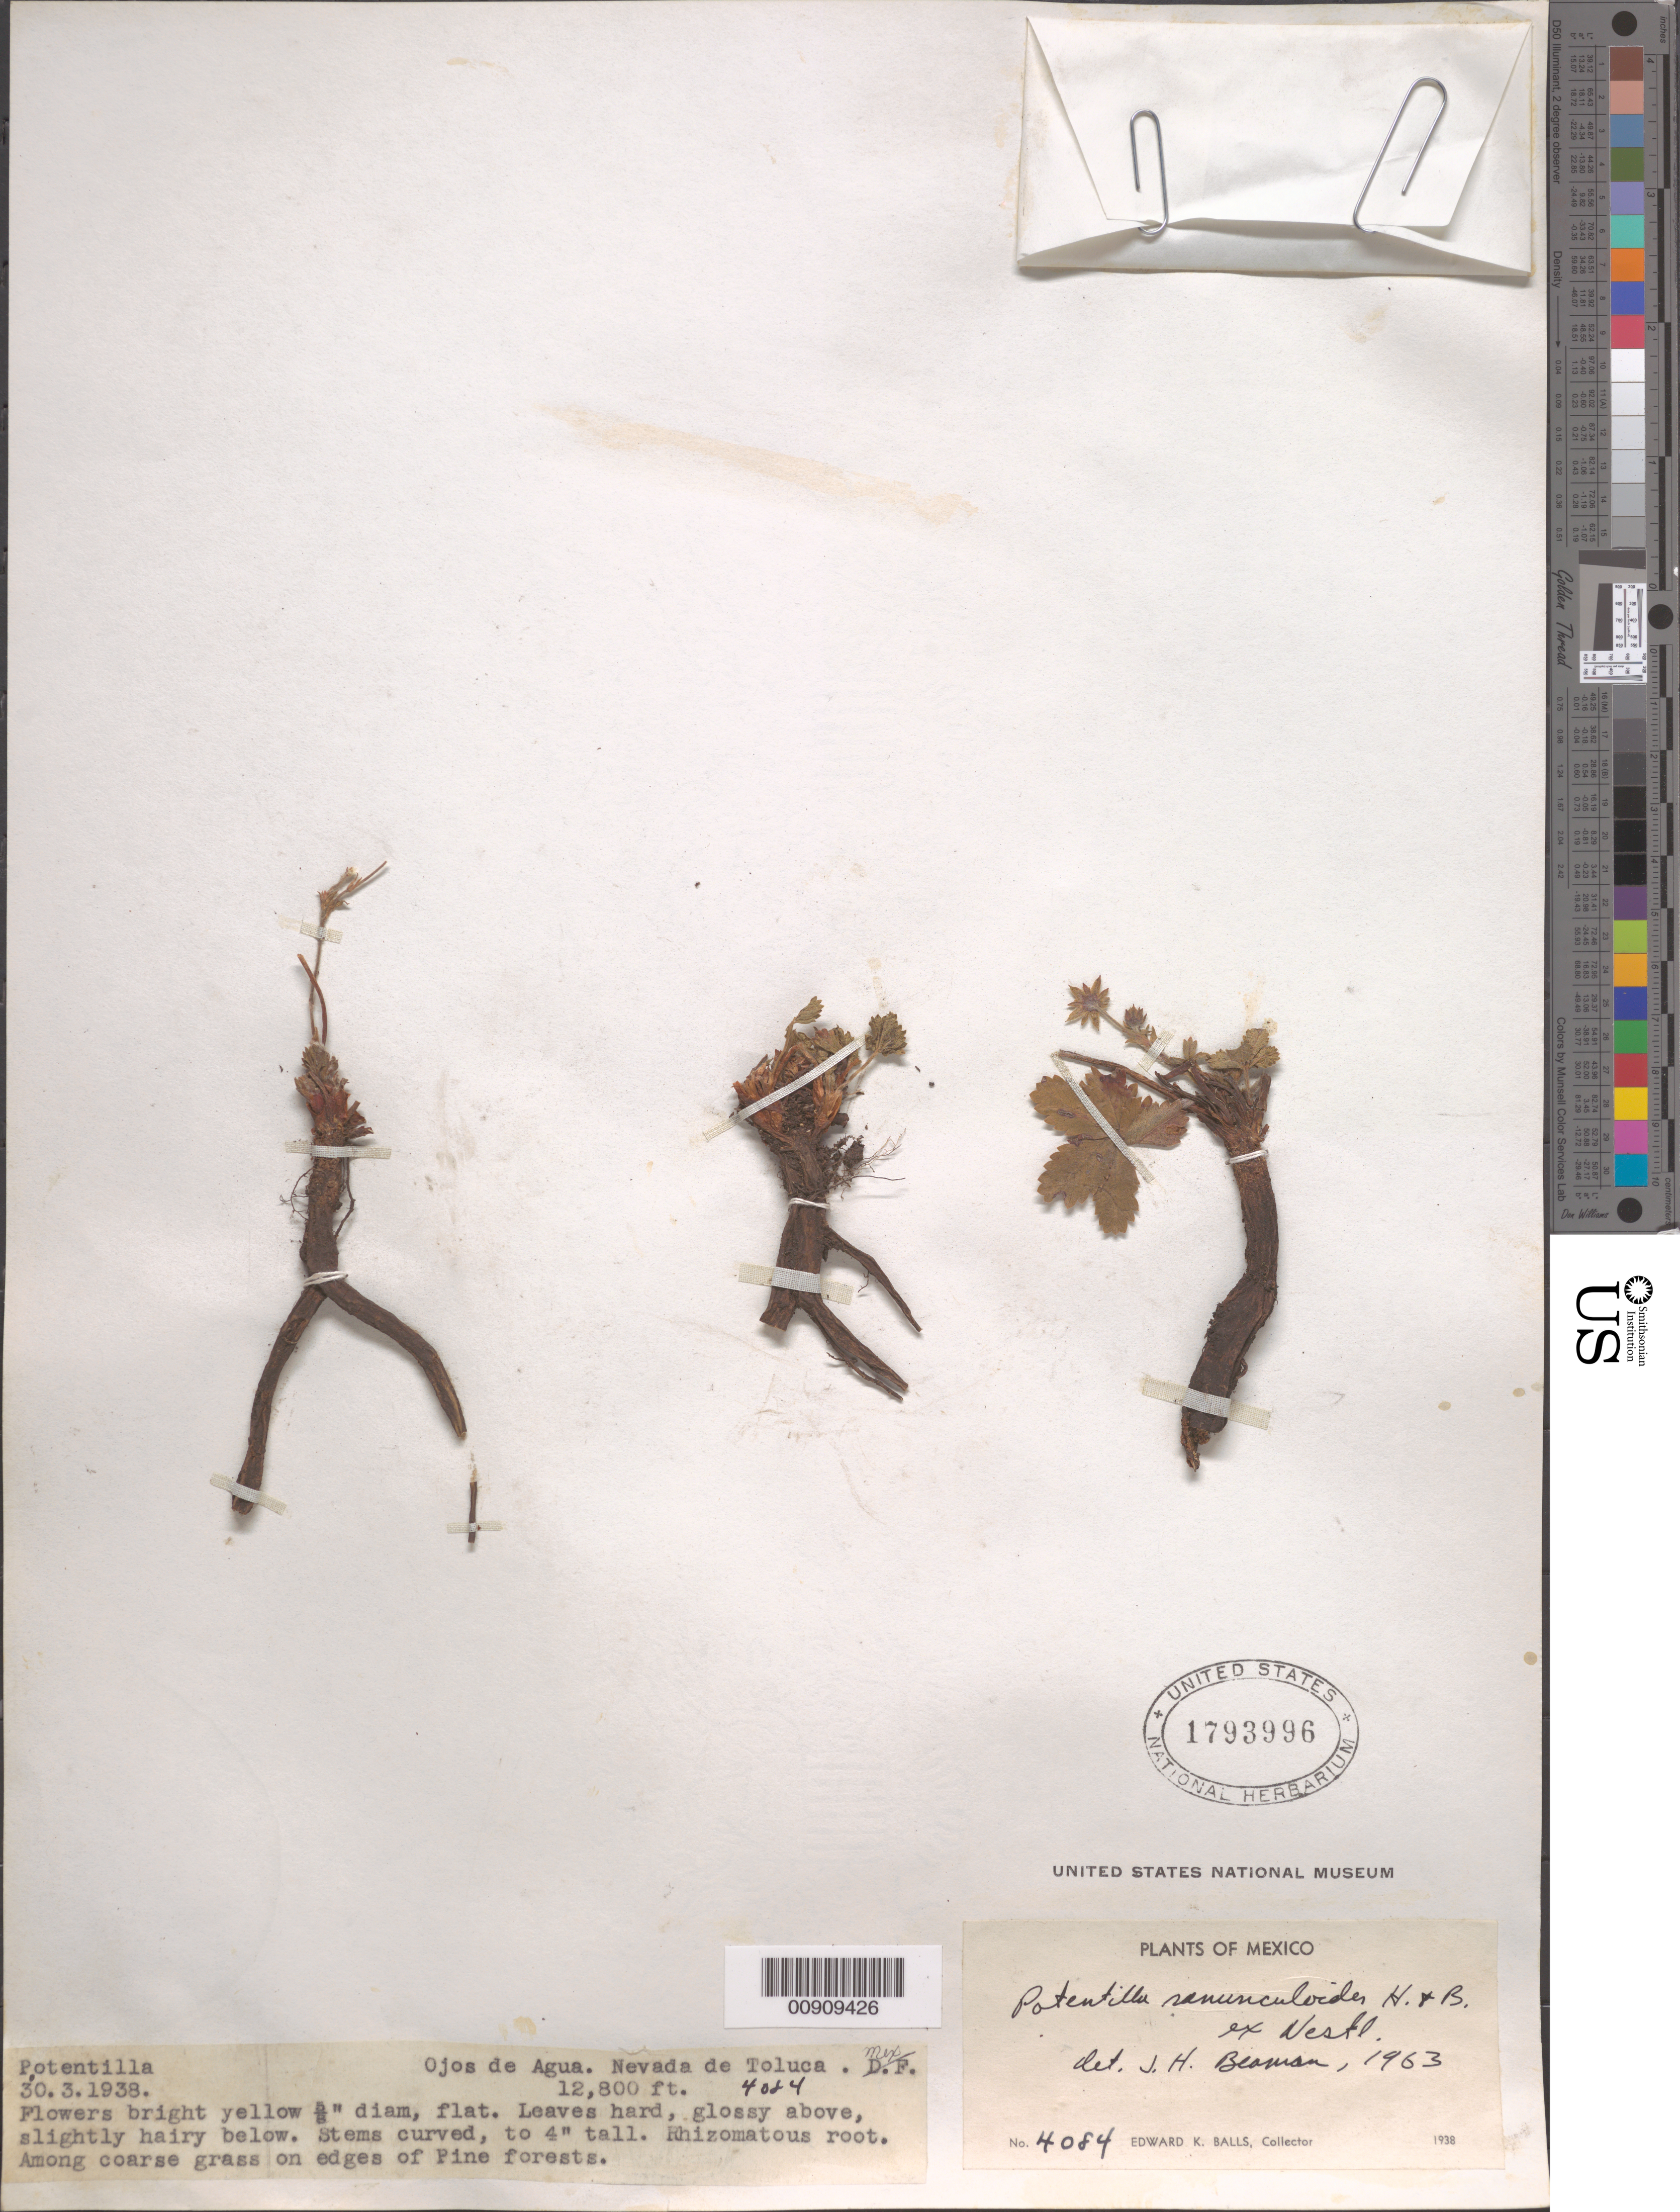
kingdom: Plantae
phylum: Tracheophyta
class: Magnoliopsida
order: Rosales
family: Rosaceae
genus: Potentilla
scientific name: Potentilla ranunculoides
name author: Humb. & Bonpl. ex Nestl.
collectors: E. K. Balls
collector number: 4084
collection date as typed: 30 Mar 1938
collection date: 1938-03-30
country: Mexico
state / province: México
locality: Ojos de Agua, Nevada [sic] de Toluca, State of Mexico.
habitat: Among coarse grass on edges of Pine forest.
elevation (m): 3901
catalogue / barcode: US 1793996